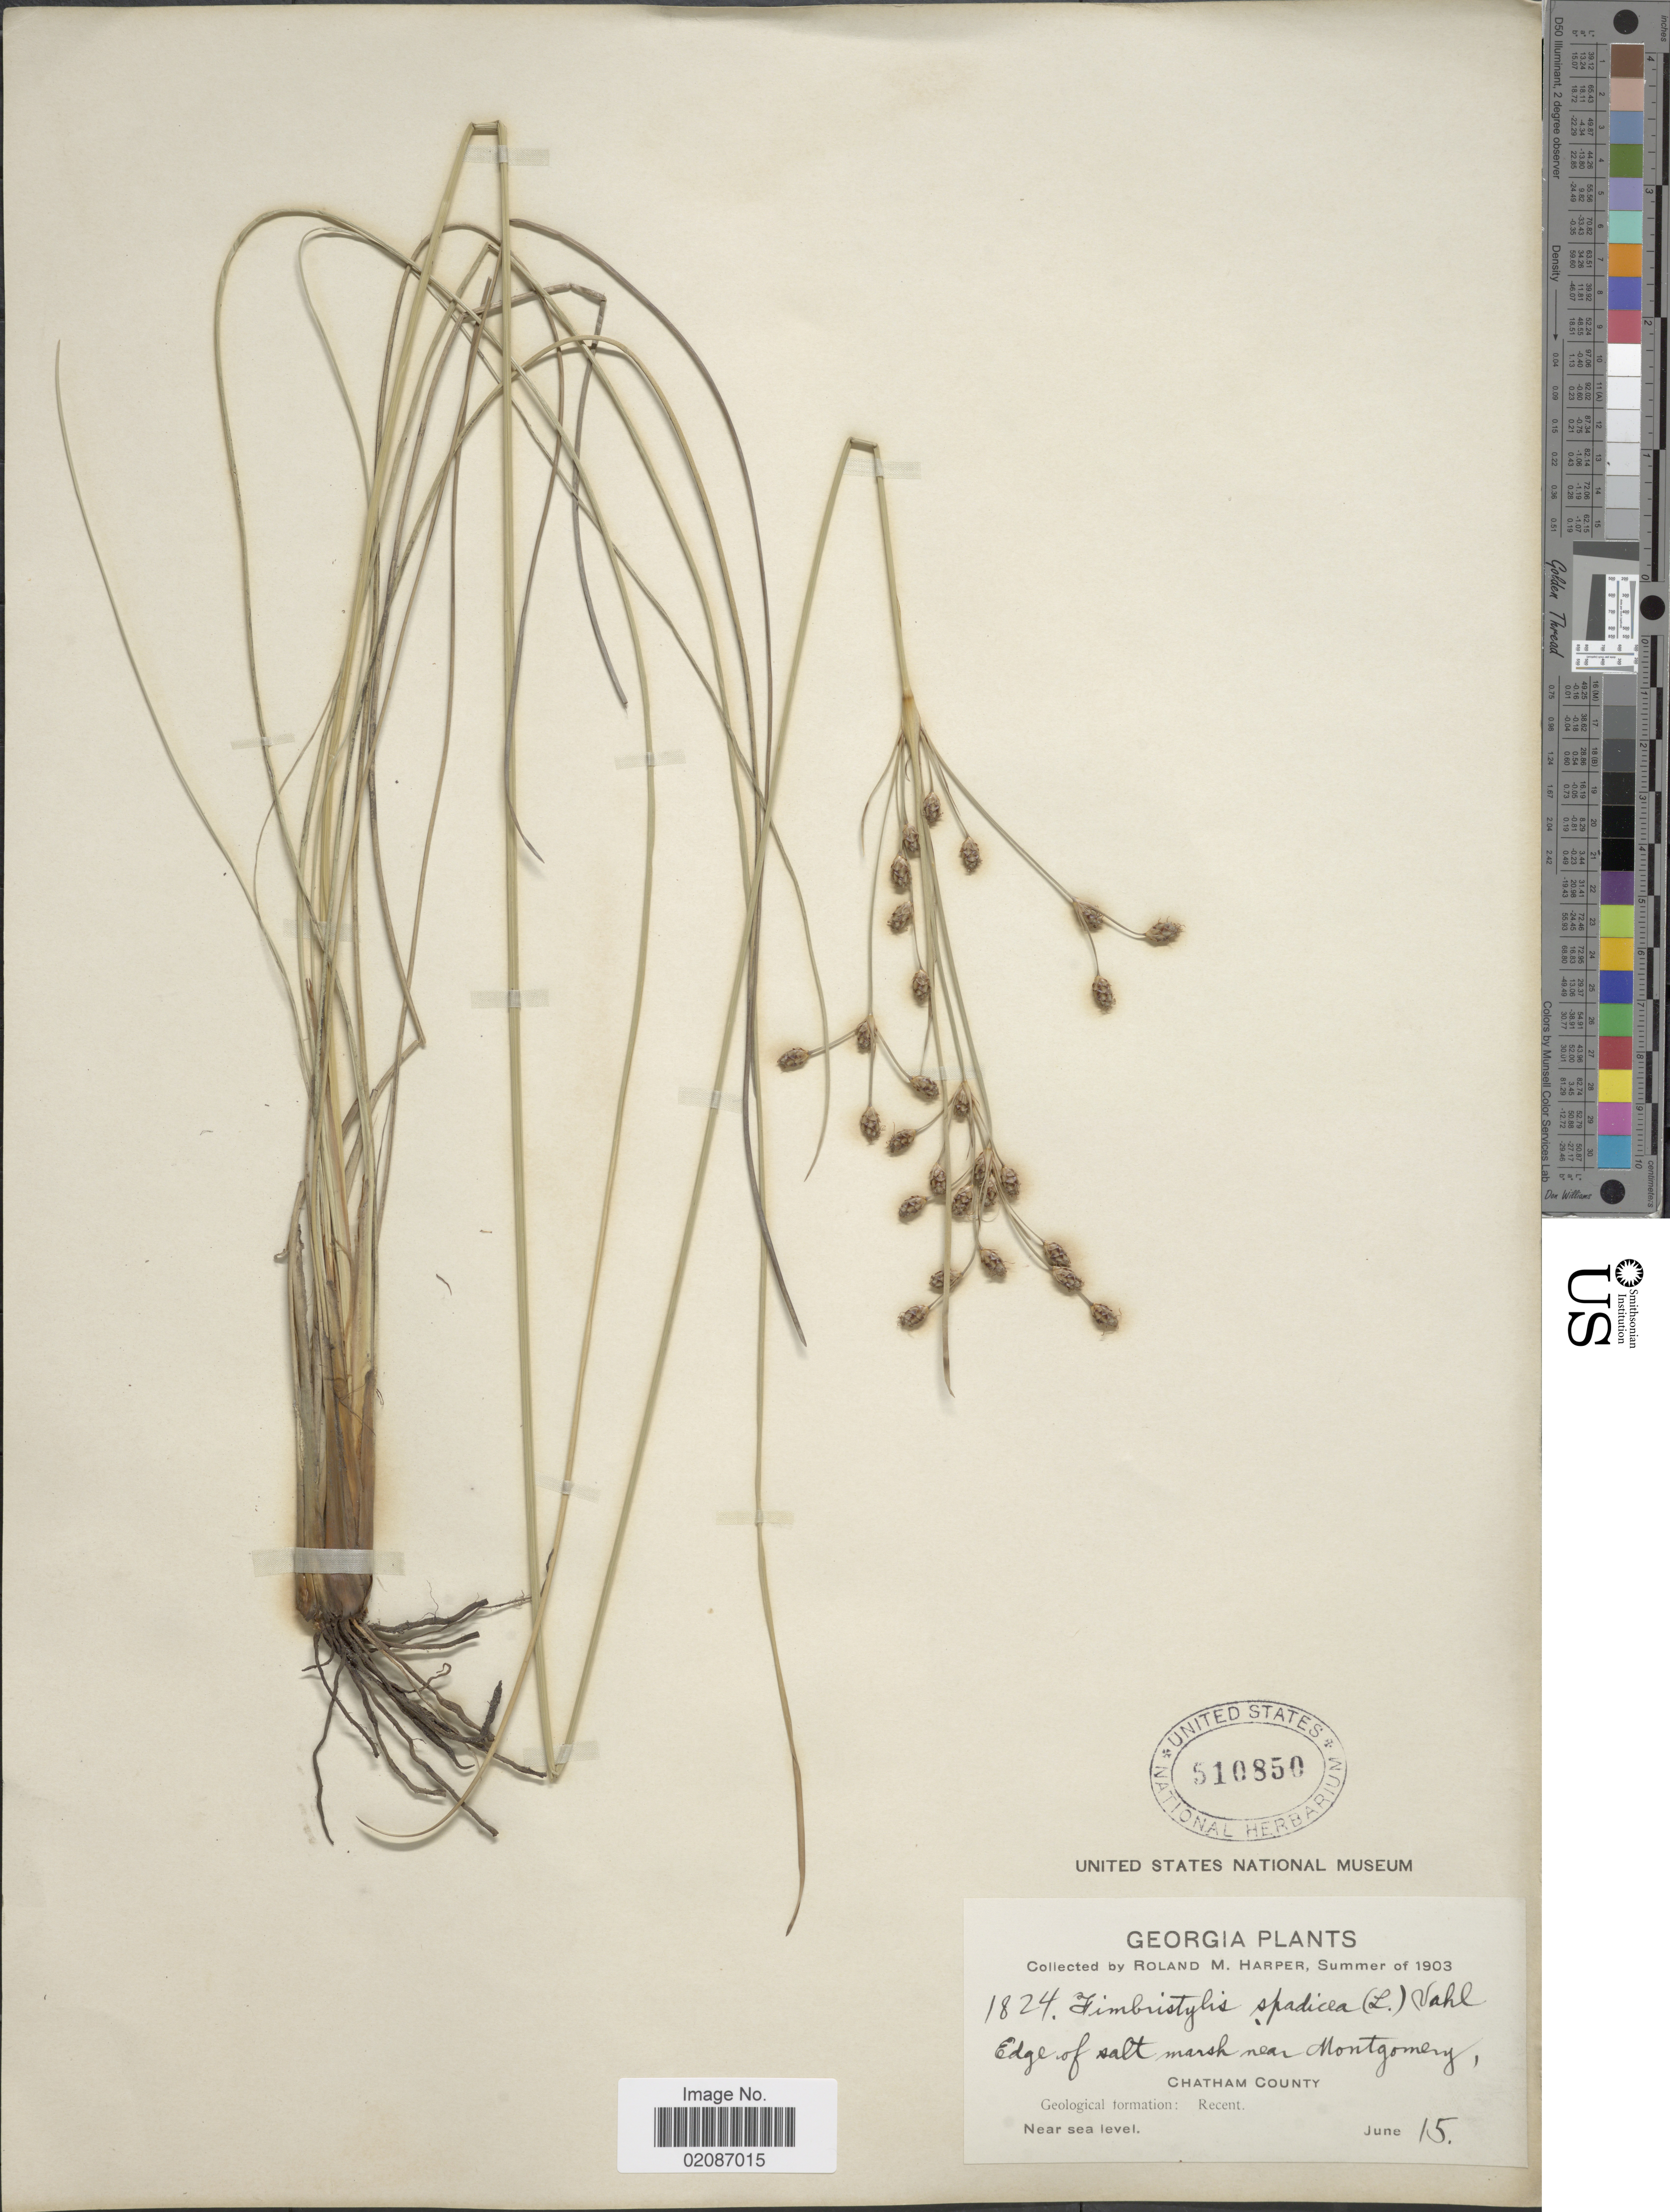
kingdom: Plantae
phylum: Tracheophyta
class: Liliopsida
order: Poales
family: Cyperaceae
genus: Fimbristylis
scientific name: Fimbristylis spadicea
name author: (L.) Vahl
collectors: R. M. Harper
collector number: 1824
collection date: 1903-06-15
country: United States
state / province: Georgia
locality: Near Montgomery, Chatham County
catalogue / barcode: US 510850